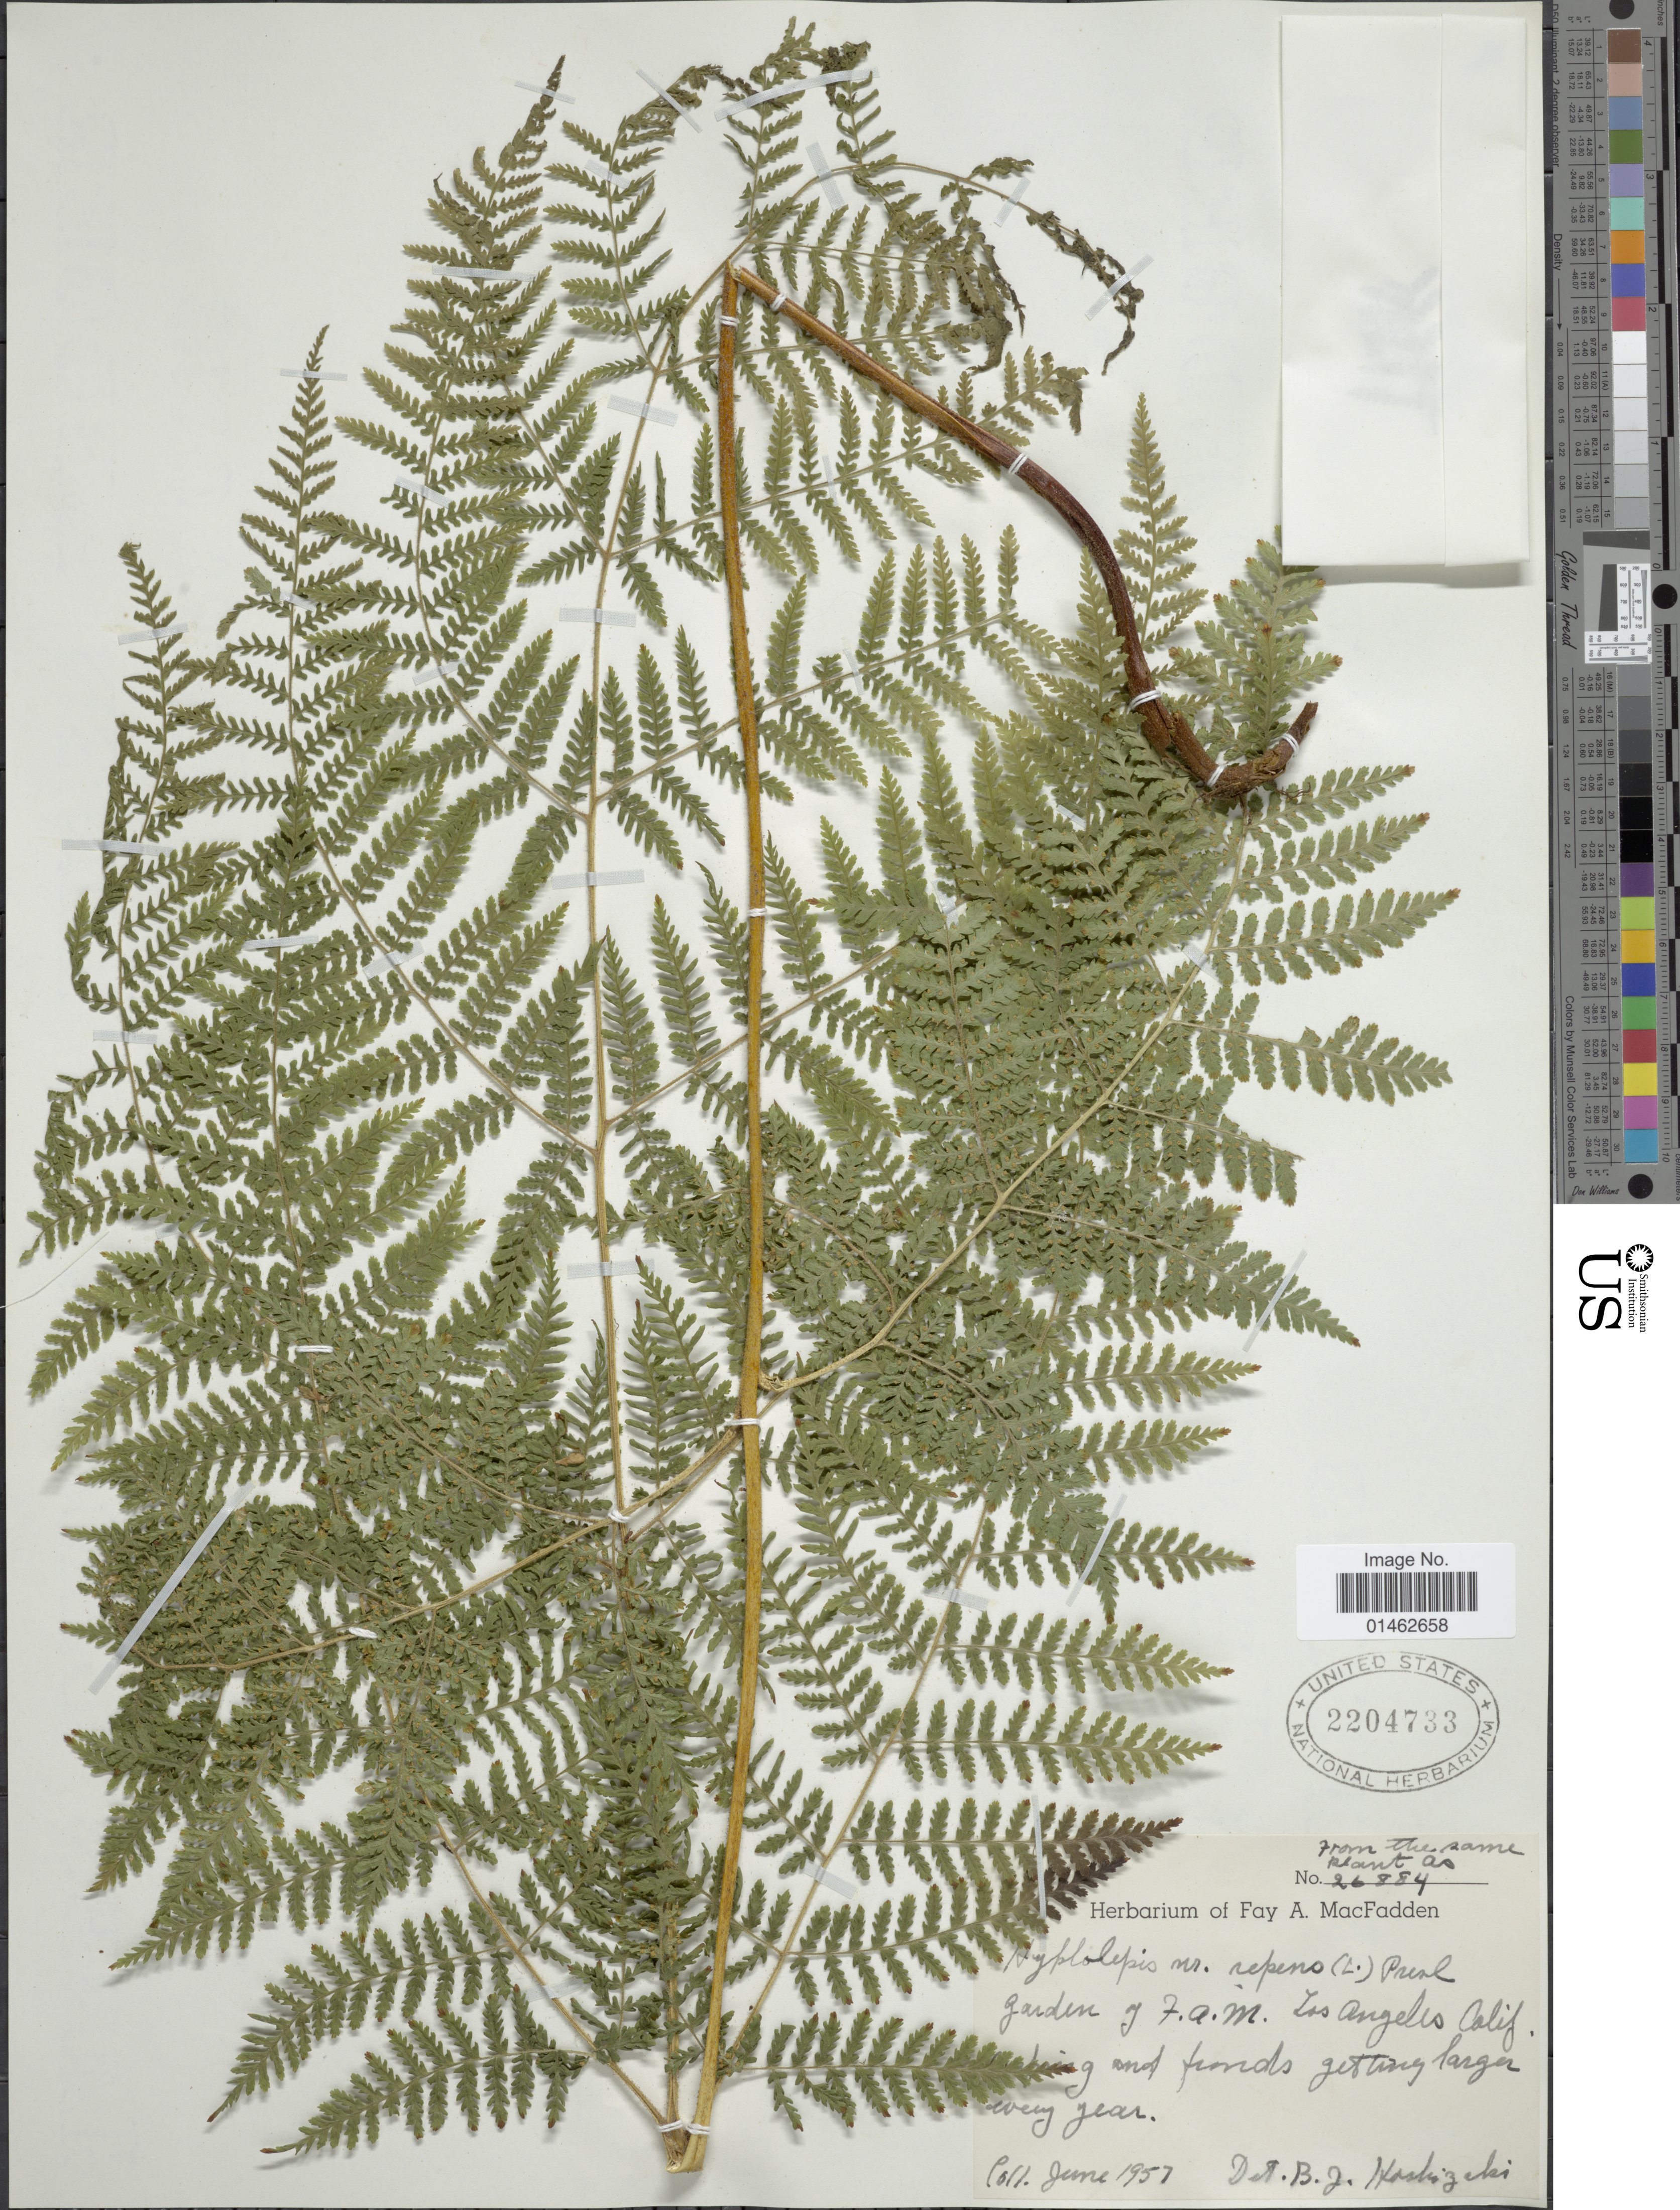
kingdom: Plantae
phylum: Tracheophyta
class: Polypodiopsida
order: Polypodiales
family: Dennstaedtiaceae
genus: Hypolepis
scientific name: Hypolepis repens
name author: (L.) C. Presl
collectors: F. MacFadden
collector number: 26884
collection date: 1957-06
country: United States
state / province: California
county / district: Los Angeles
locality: Garden of F.A.M. Los Angeles.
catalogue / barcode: US 2204733